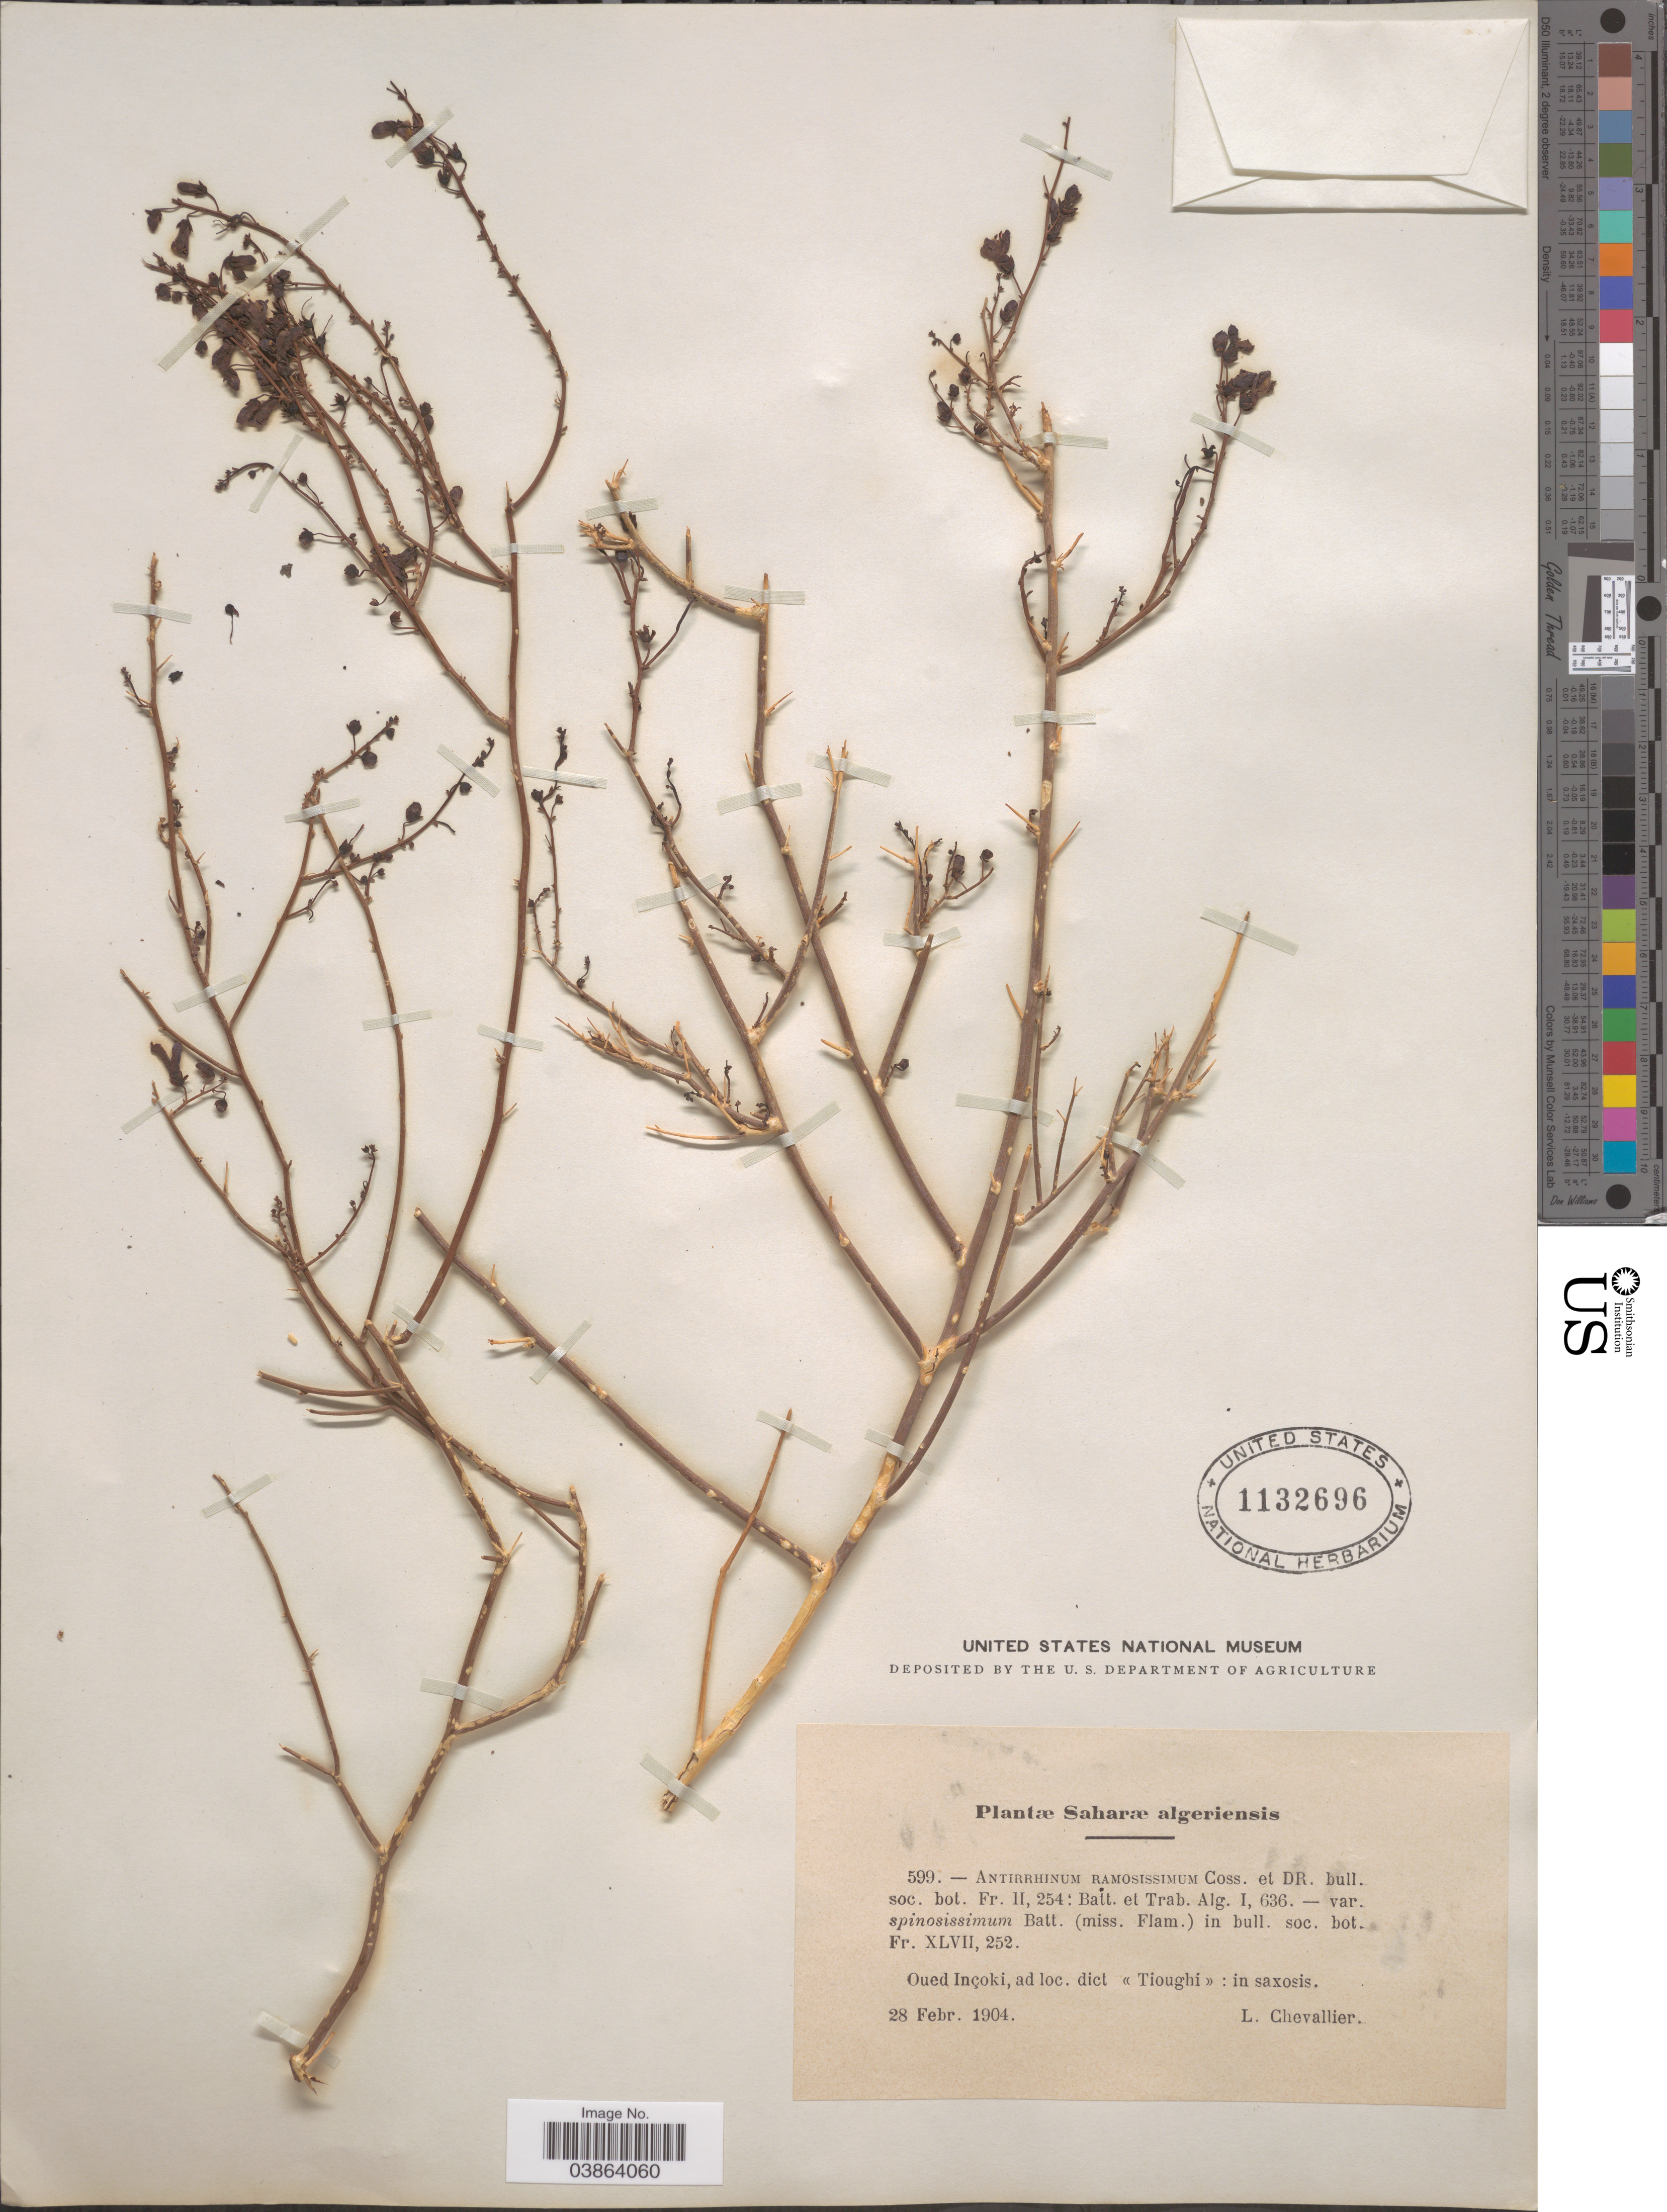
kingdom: Plantae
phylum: Tracheophyta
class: Magnoliopsida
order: Lamiales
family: Plantaginaceae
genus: Antirrhinum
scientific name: Antirrhinum ramosissimum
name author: Coss. & Durieu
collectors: L. Chevallier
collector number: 599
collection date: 1904-02-28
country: Algeria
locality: Saharæ algeriensis. Oued Inçoki, ad loc. dict Tioughi.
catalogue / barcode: US 1132696